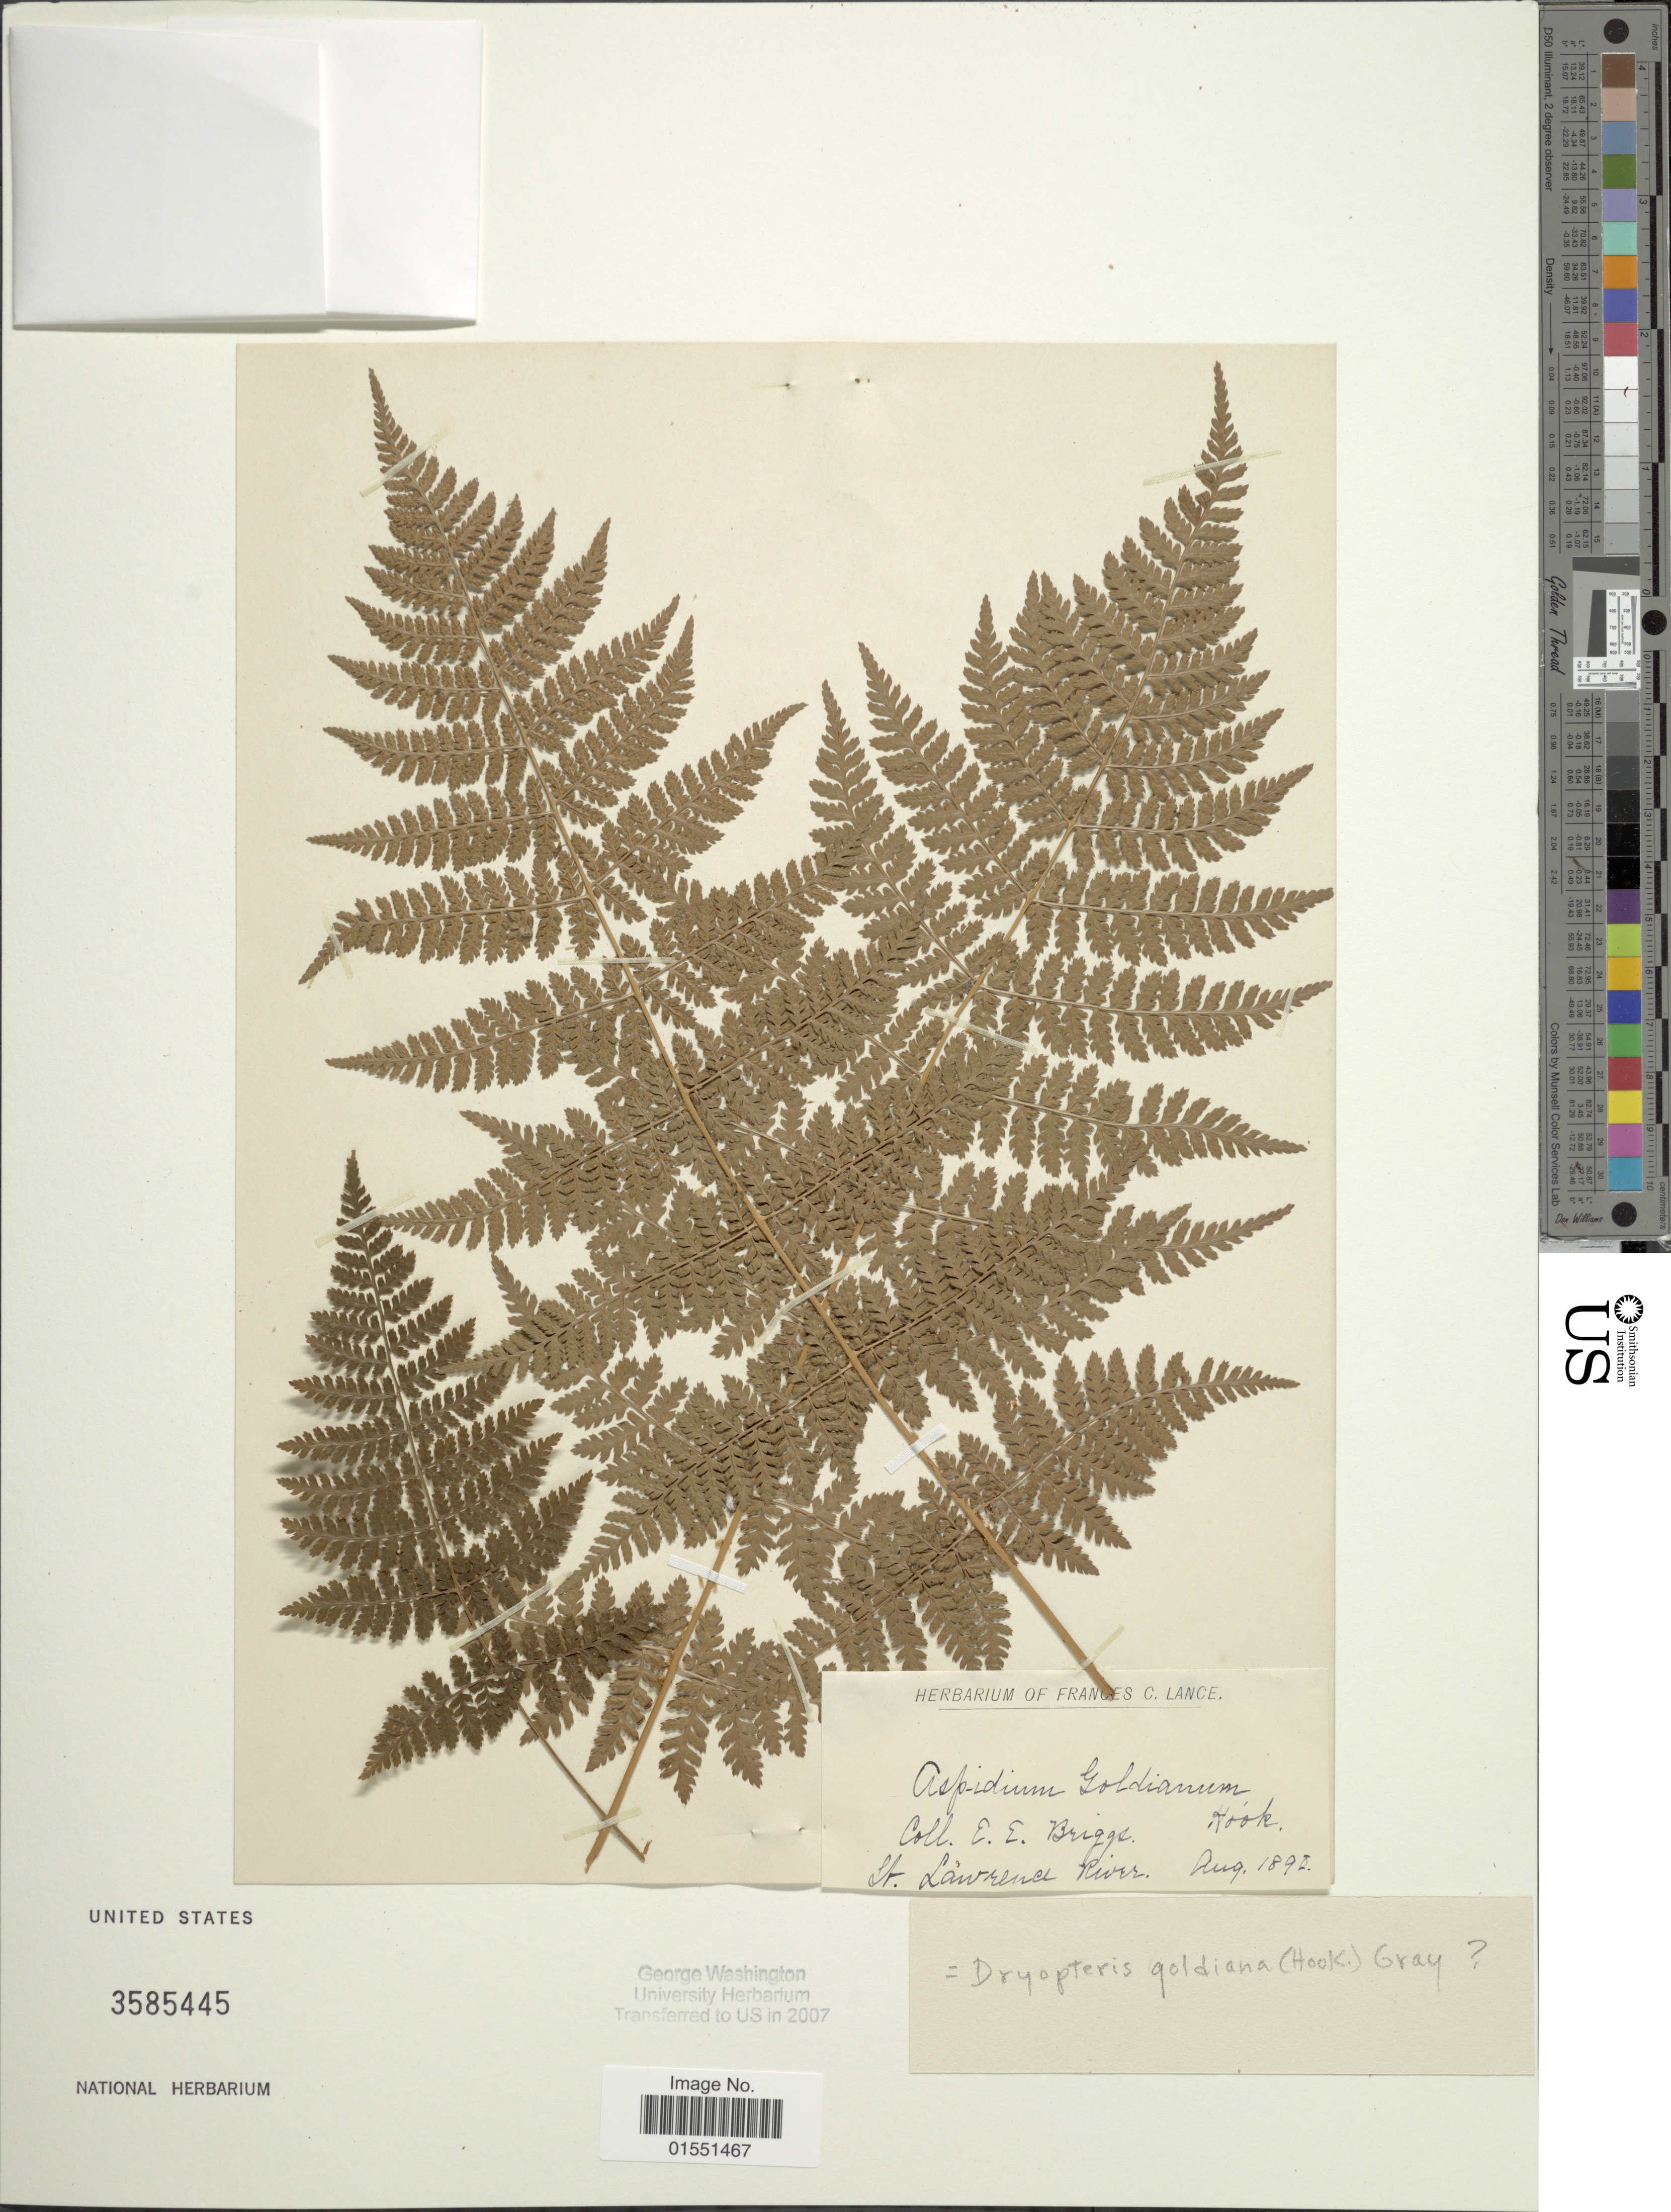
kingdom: Plantae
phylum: Tracheophyta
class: Polypodiopsida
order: Polypodiales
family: Dryopteridaceae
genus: Dryopteris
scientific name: Dryopteris intermedia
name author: (Muhl.) A. Gray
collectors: E. Briggs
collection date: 1892-08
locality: St. Lawrence River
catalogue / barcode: US 3585445